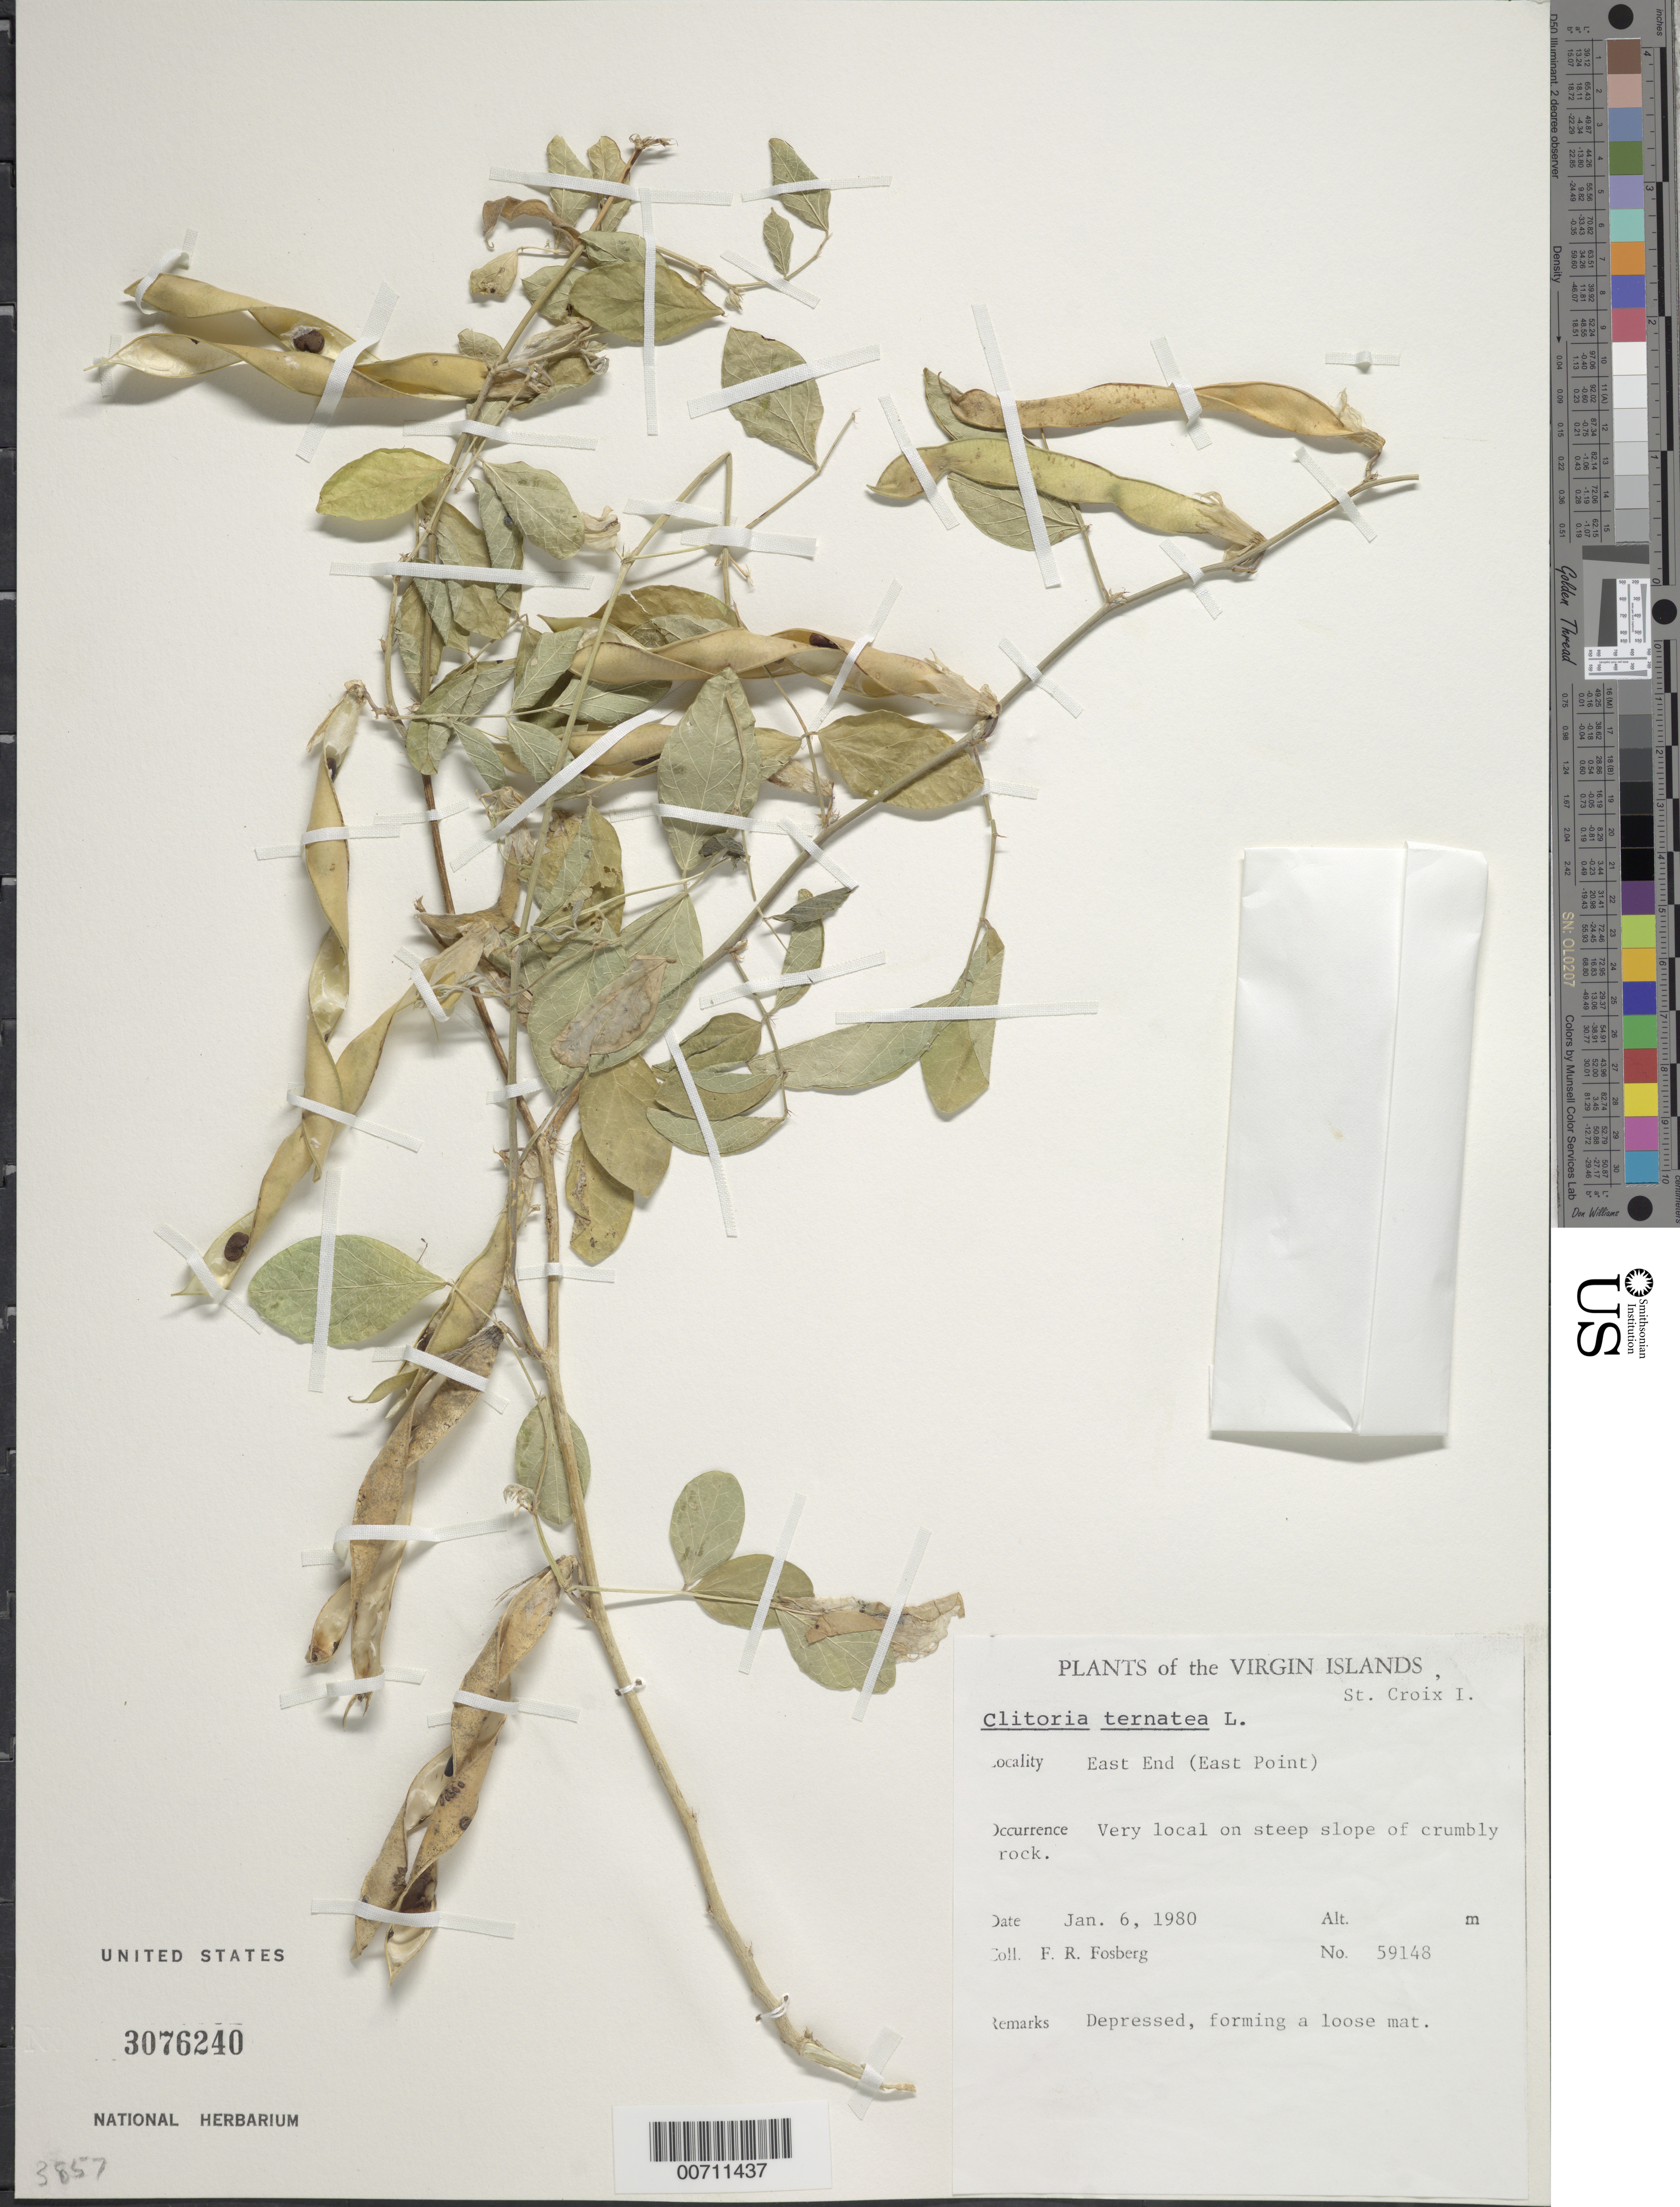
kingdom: Plantae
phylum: Tracheophyta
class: Magnoliopsida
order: Fabales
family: Fabaceae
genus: Clitoria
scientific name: Clitoria ternatea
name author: L.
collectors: F. R. Fosberg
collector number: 59148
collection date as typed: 06 Jan 1980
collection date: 1980-01-06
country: U.S. Virgin Islands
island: St. Croix Island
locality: East End (East Point)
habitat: On steep slope of crumbly rock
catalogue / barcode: US 3076240